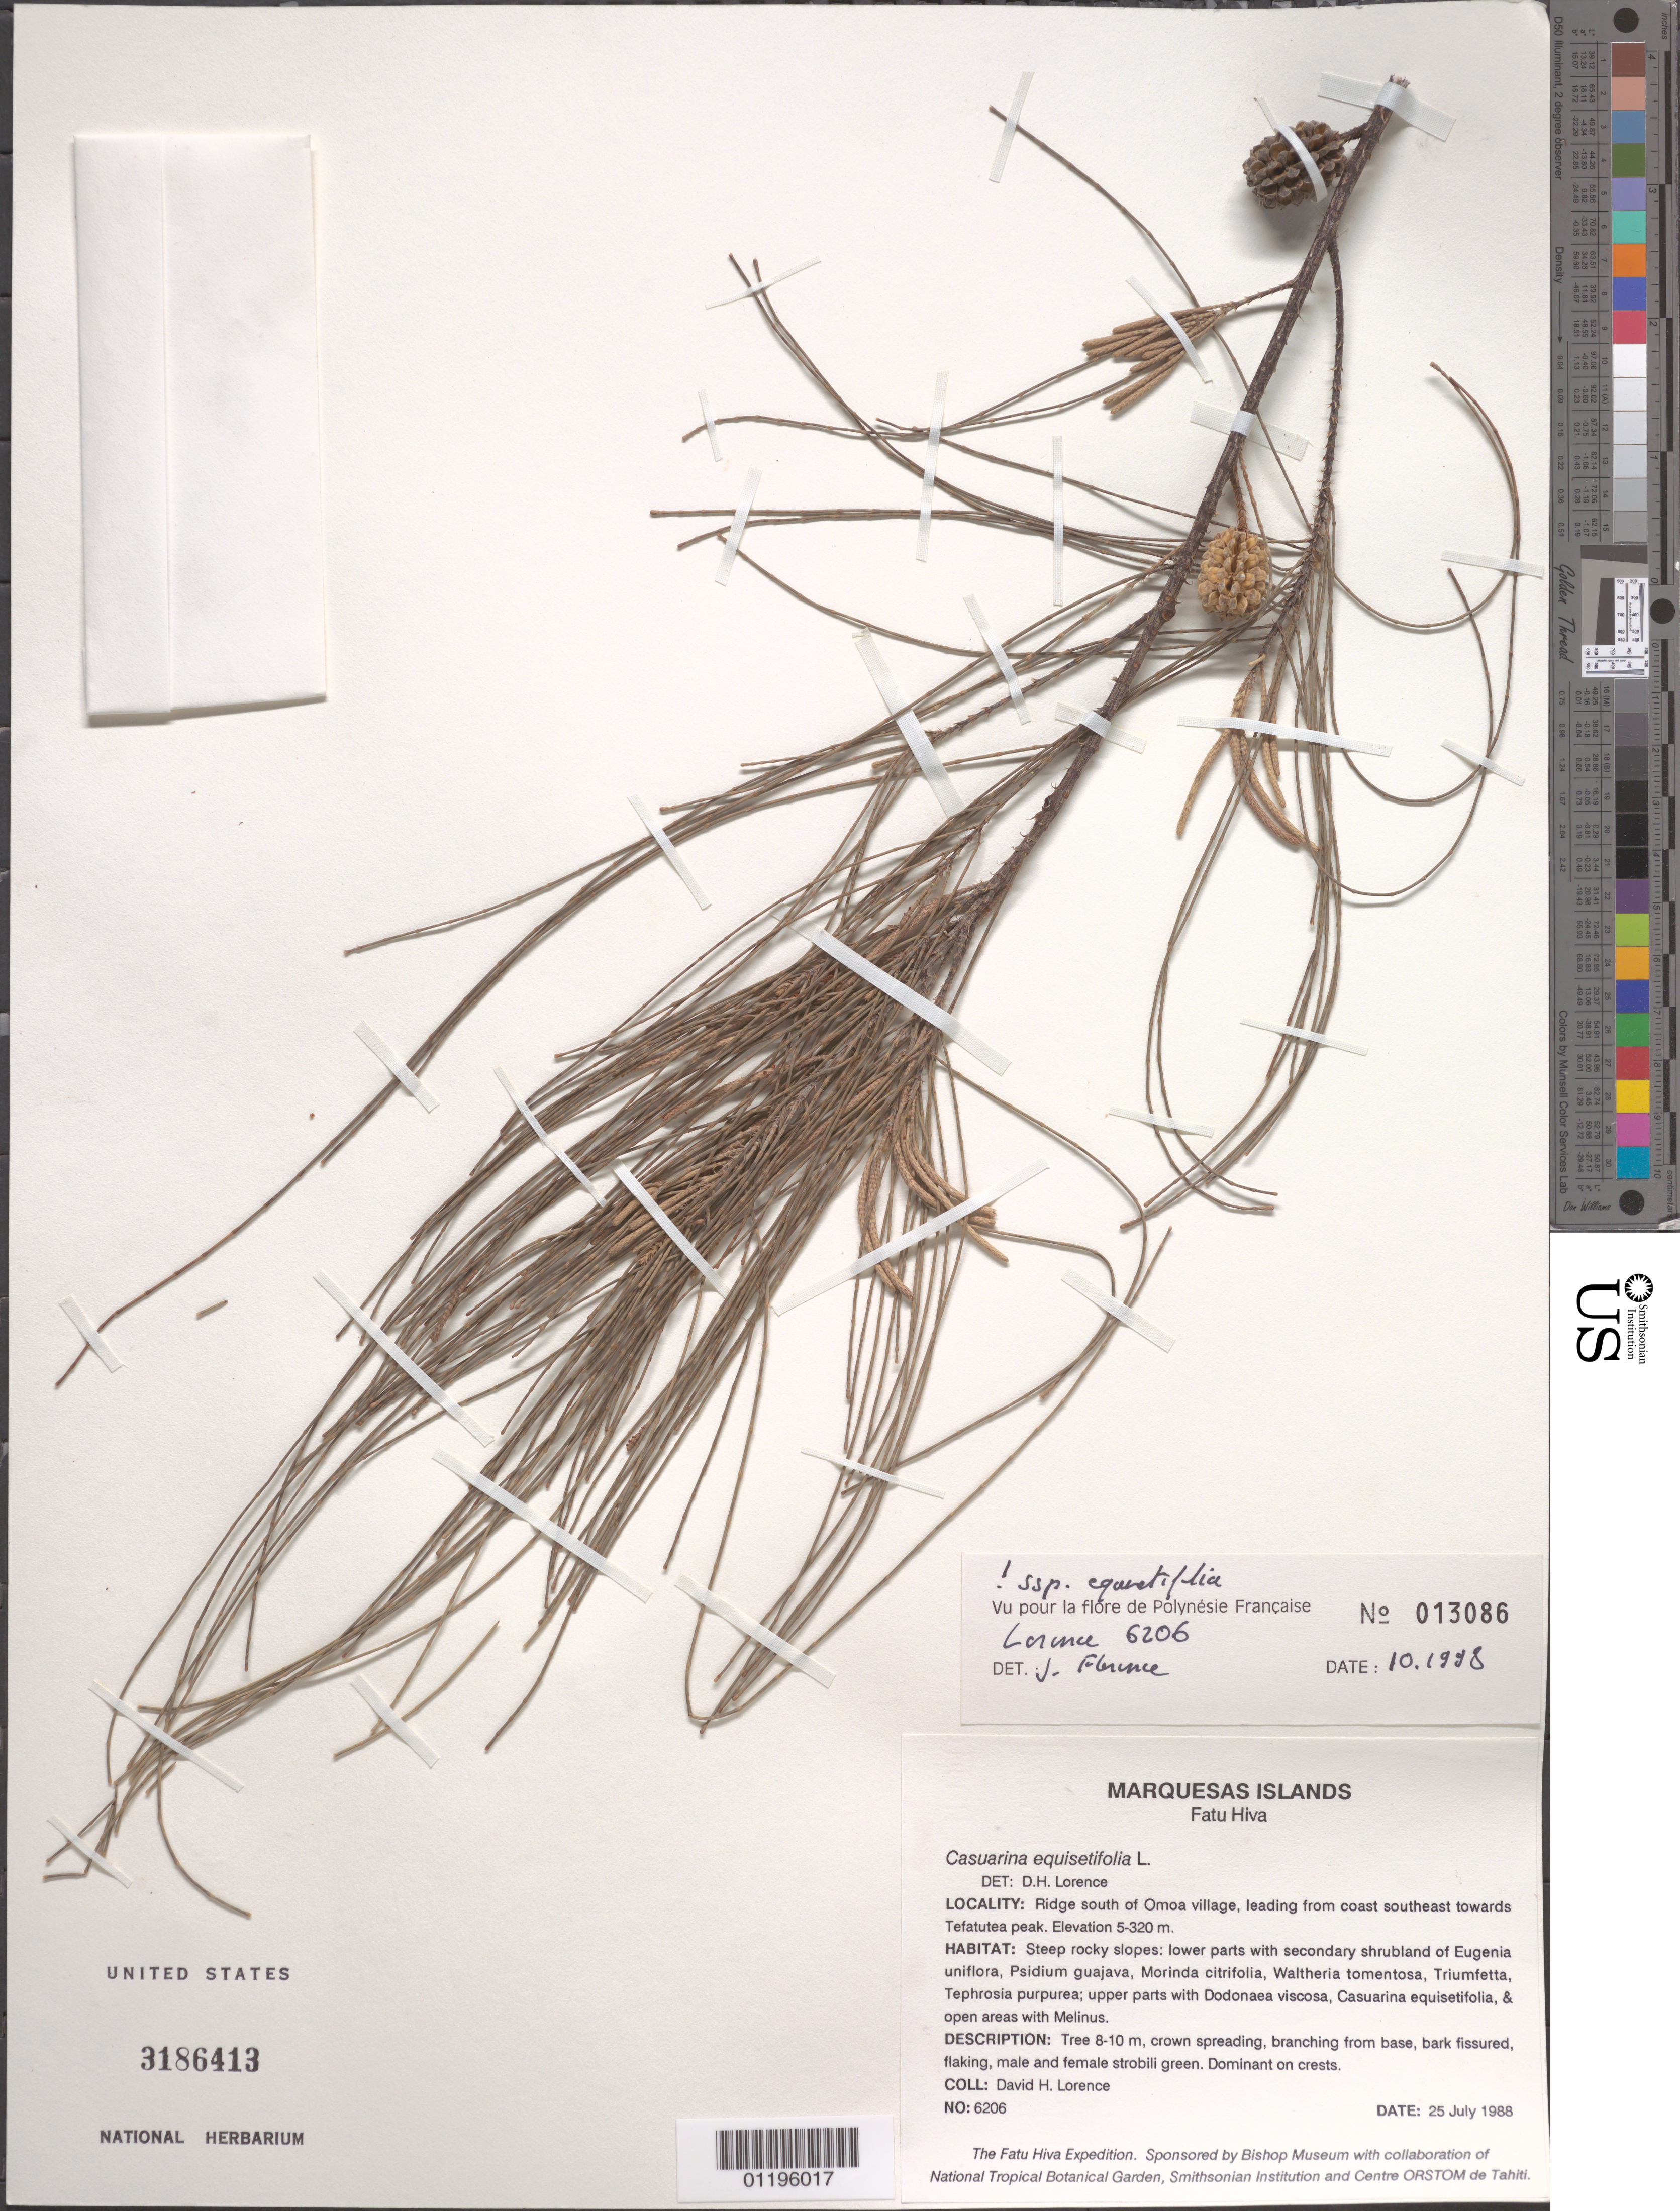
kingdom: Plantae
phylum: Tracheophyta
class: Magnoliopsida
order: Fagales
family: Casuarinaceae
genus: Casuarina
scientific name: Casuarina equisetifolia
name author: L.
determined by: Florence, J.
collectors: D. Lorence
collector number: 6206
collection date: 1988-07-25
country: French Polynesia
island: Fatu Hiva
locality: Ridge S of 'Omo'a village, leading from coast SE towards Tefatutea peak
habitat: Steep rocky slopes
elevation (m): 5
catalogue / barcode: US 3186413